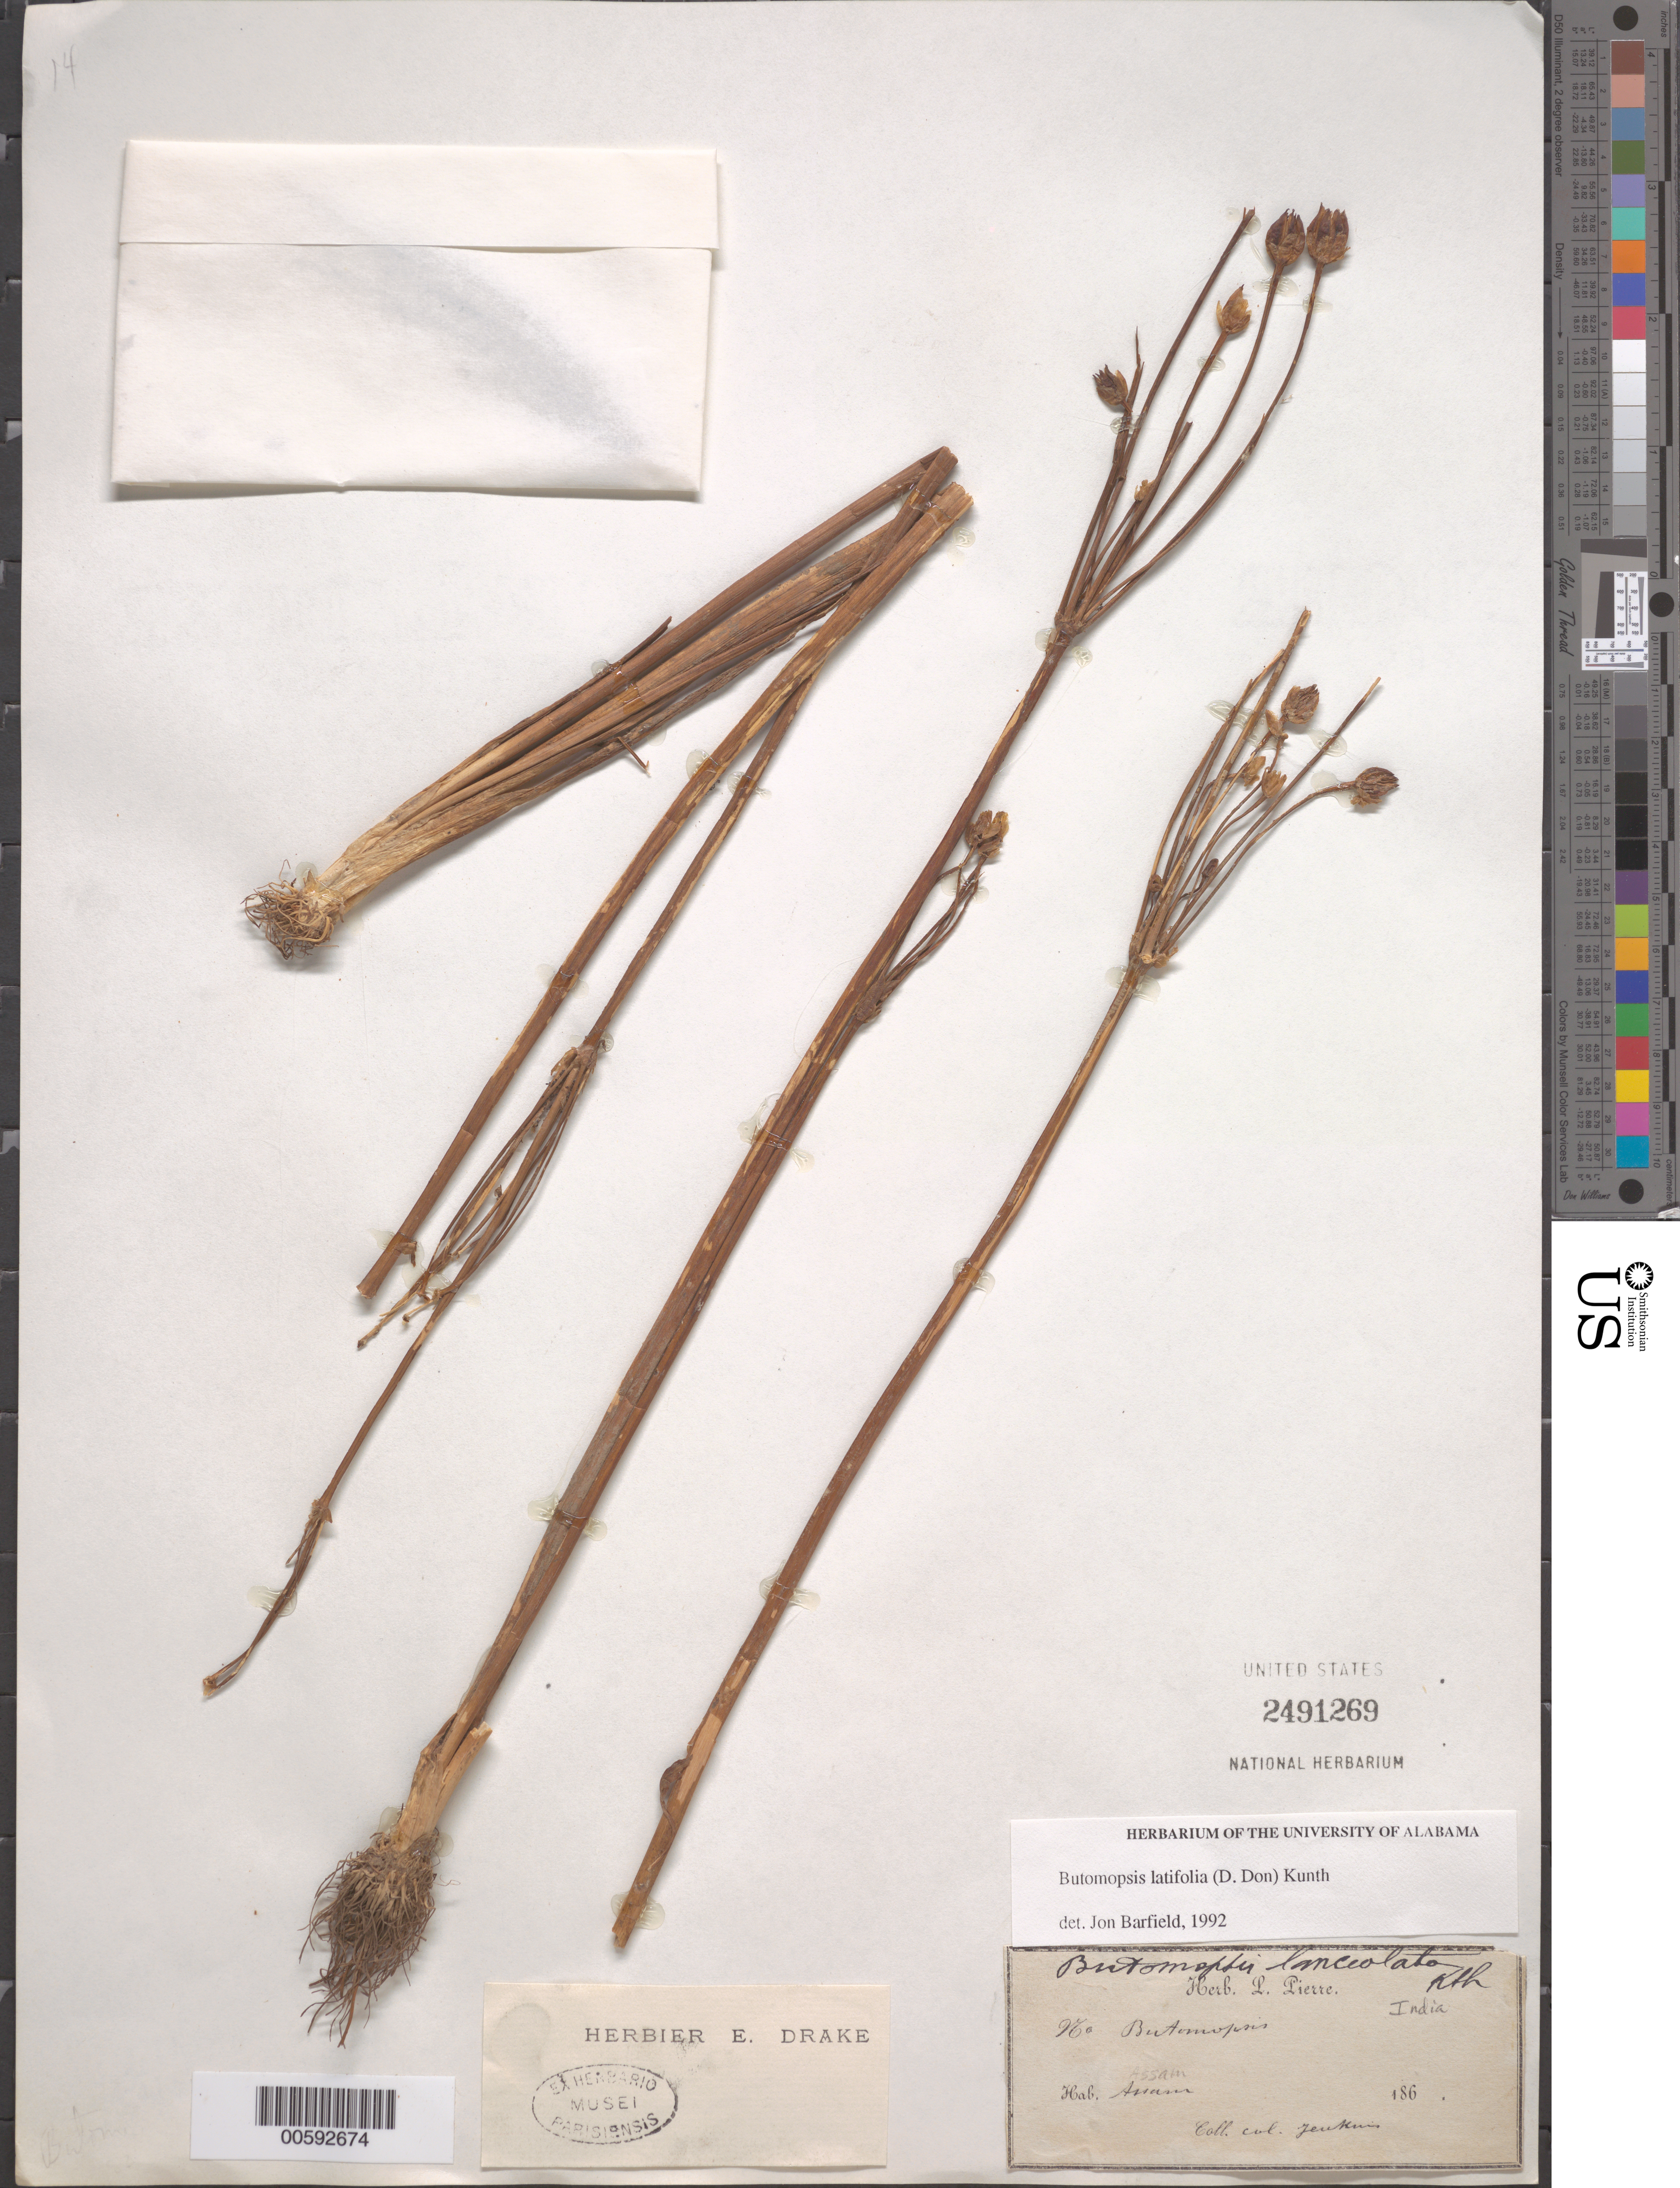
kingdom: Plantae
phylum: Tracheophyta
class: Liliopsida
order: Alismatales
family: Alismataceae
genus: Butomopsis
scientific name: Butomopsis latifolia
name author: (D. Don) Kunth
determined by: Barfield, J.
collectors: -. Jenkins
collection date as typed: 186-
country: India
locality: Assam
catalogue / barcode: US 2491269